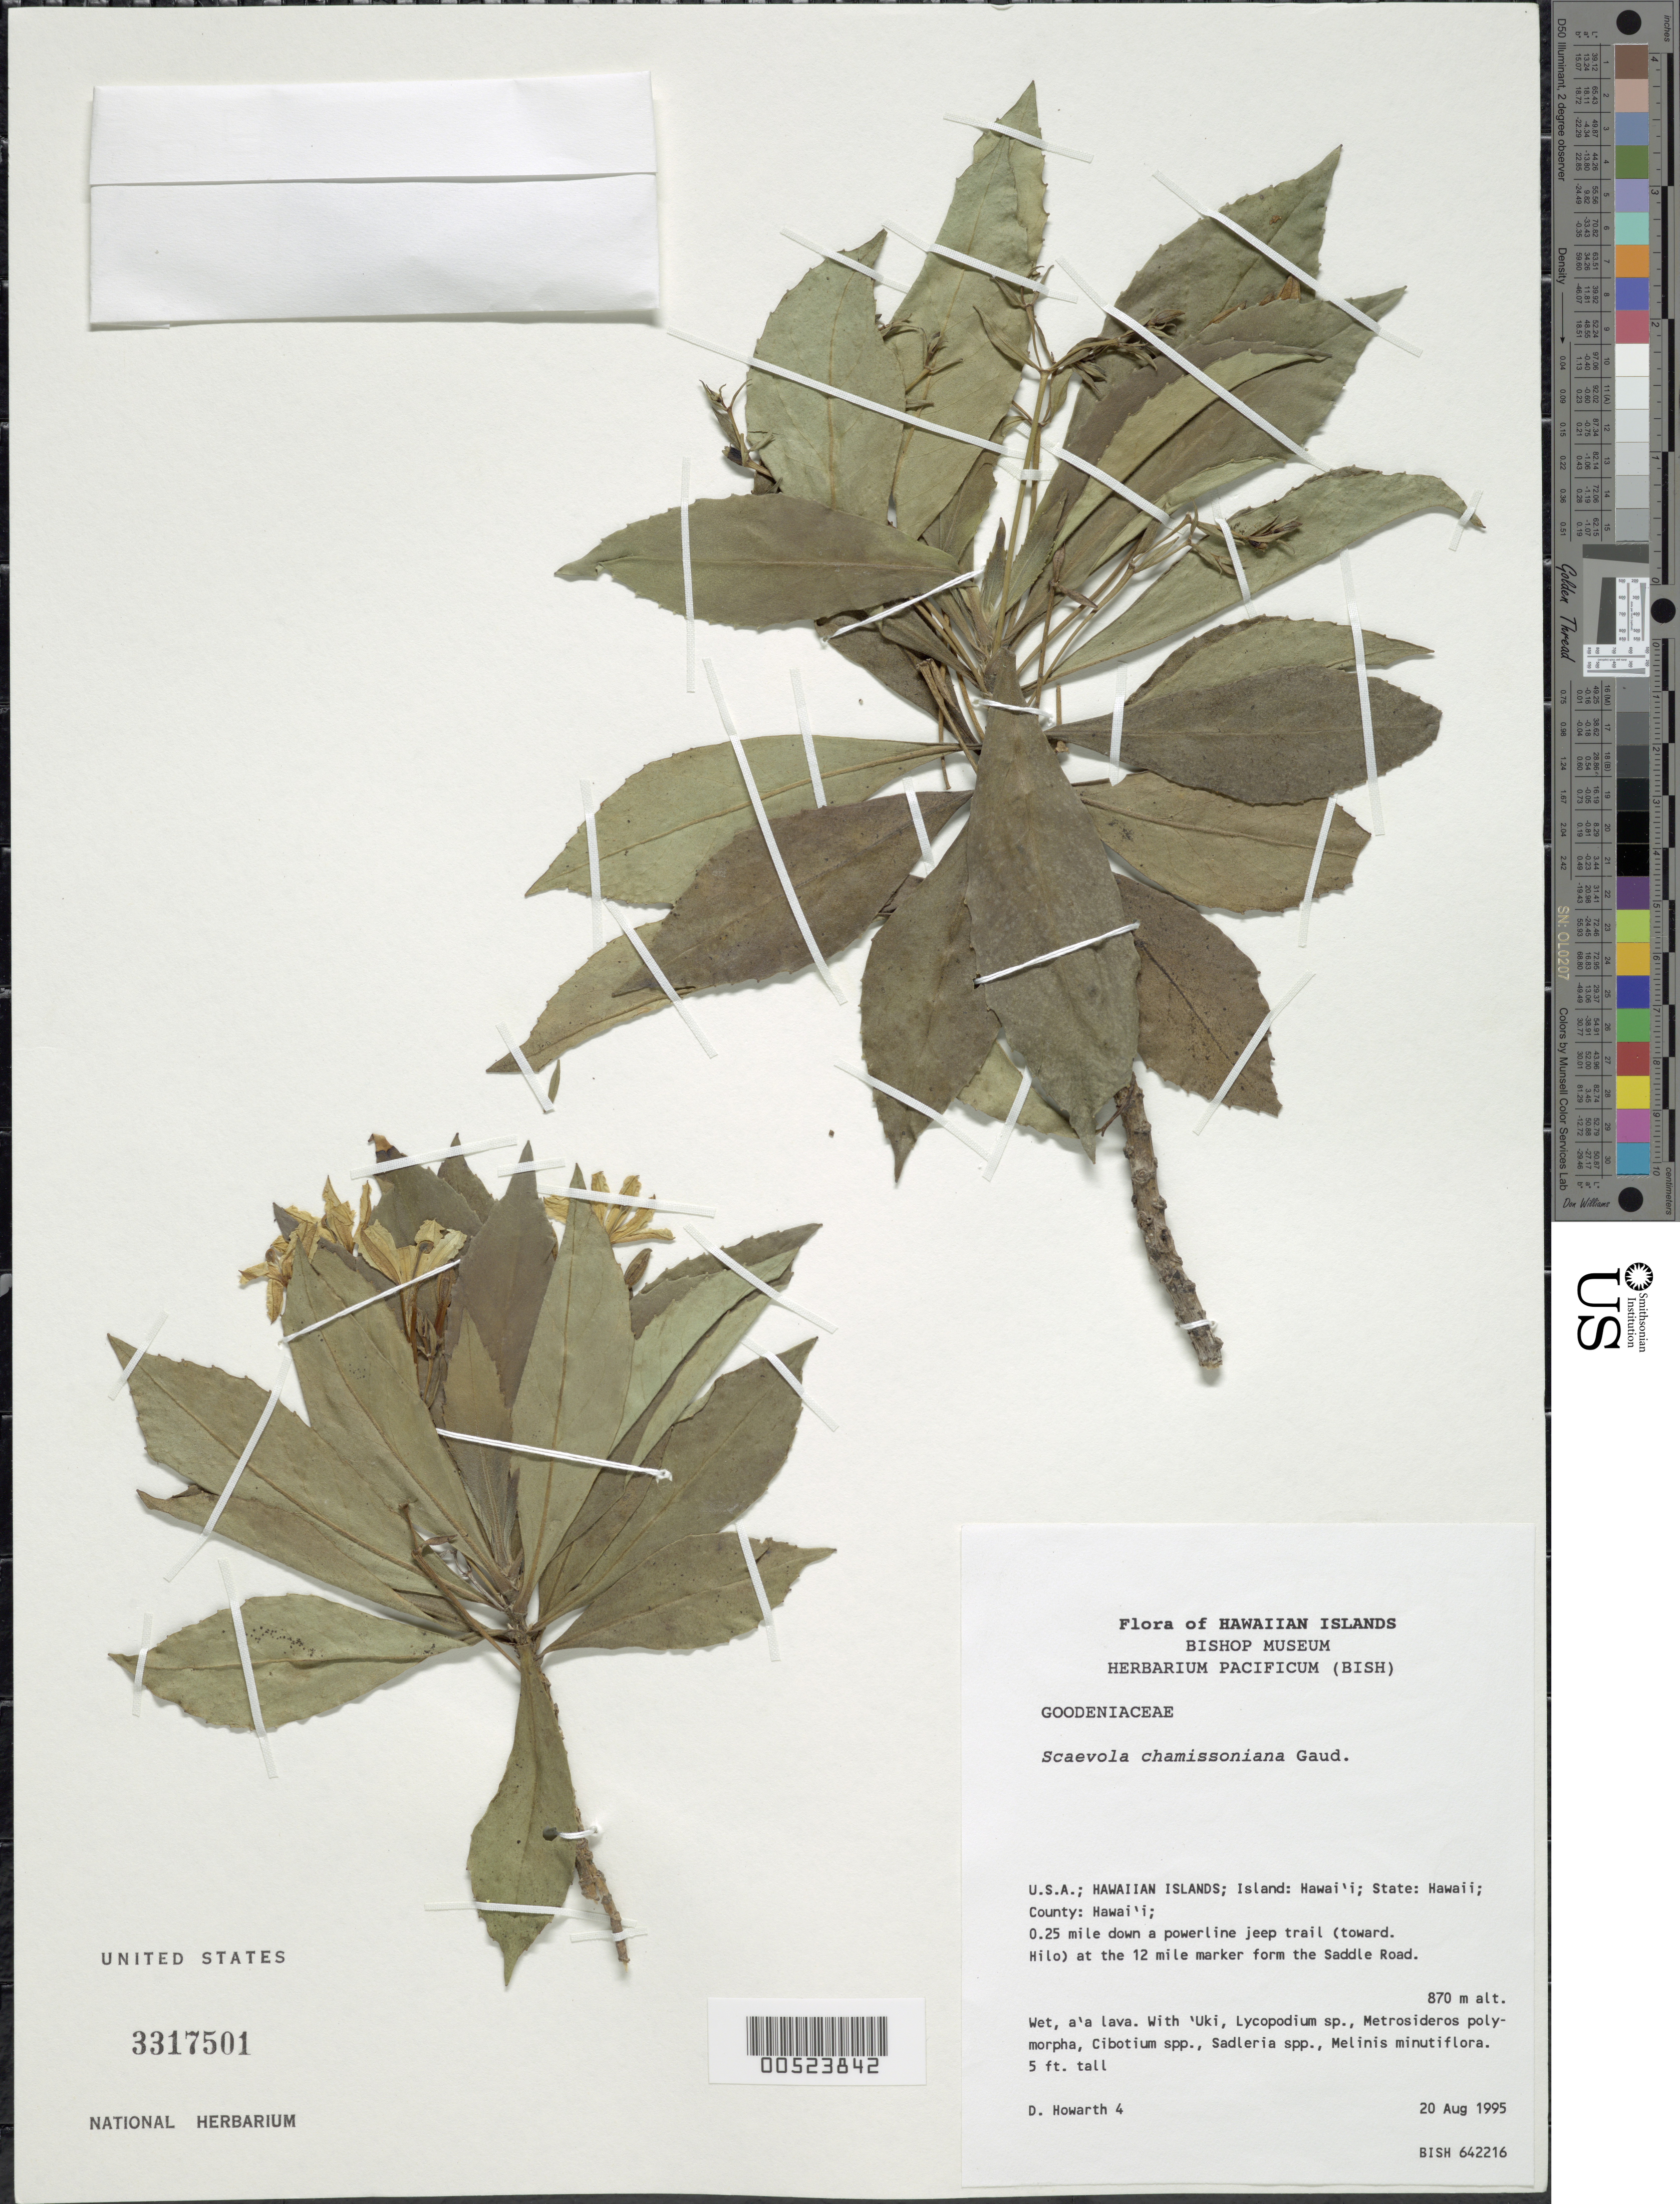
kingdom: Plantae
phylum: Tracheophyta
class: Magnoliopsida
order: Asterales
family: Goodeniaceae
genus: Scaevola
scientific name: Scaevola chamissoniana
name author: Gaudich.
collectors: D. Howarth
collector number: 4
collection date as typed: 20 Aug 1995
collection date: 1995-08-20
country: United States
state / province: Hawaii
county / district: Hawaii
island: Hawaii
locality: Hawaii county, 0.25 mi down a powerline jeep trail toward Hilo, at the 12 mi marker from the Saddle Rd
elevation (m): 870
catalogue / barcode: US 3317501